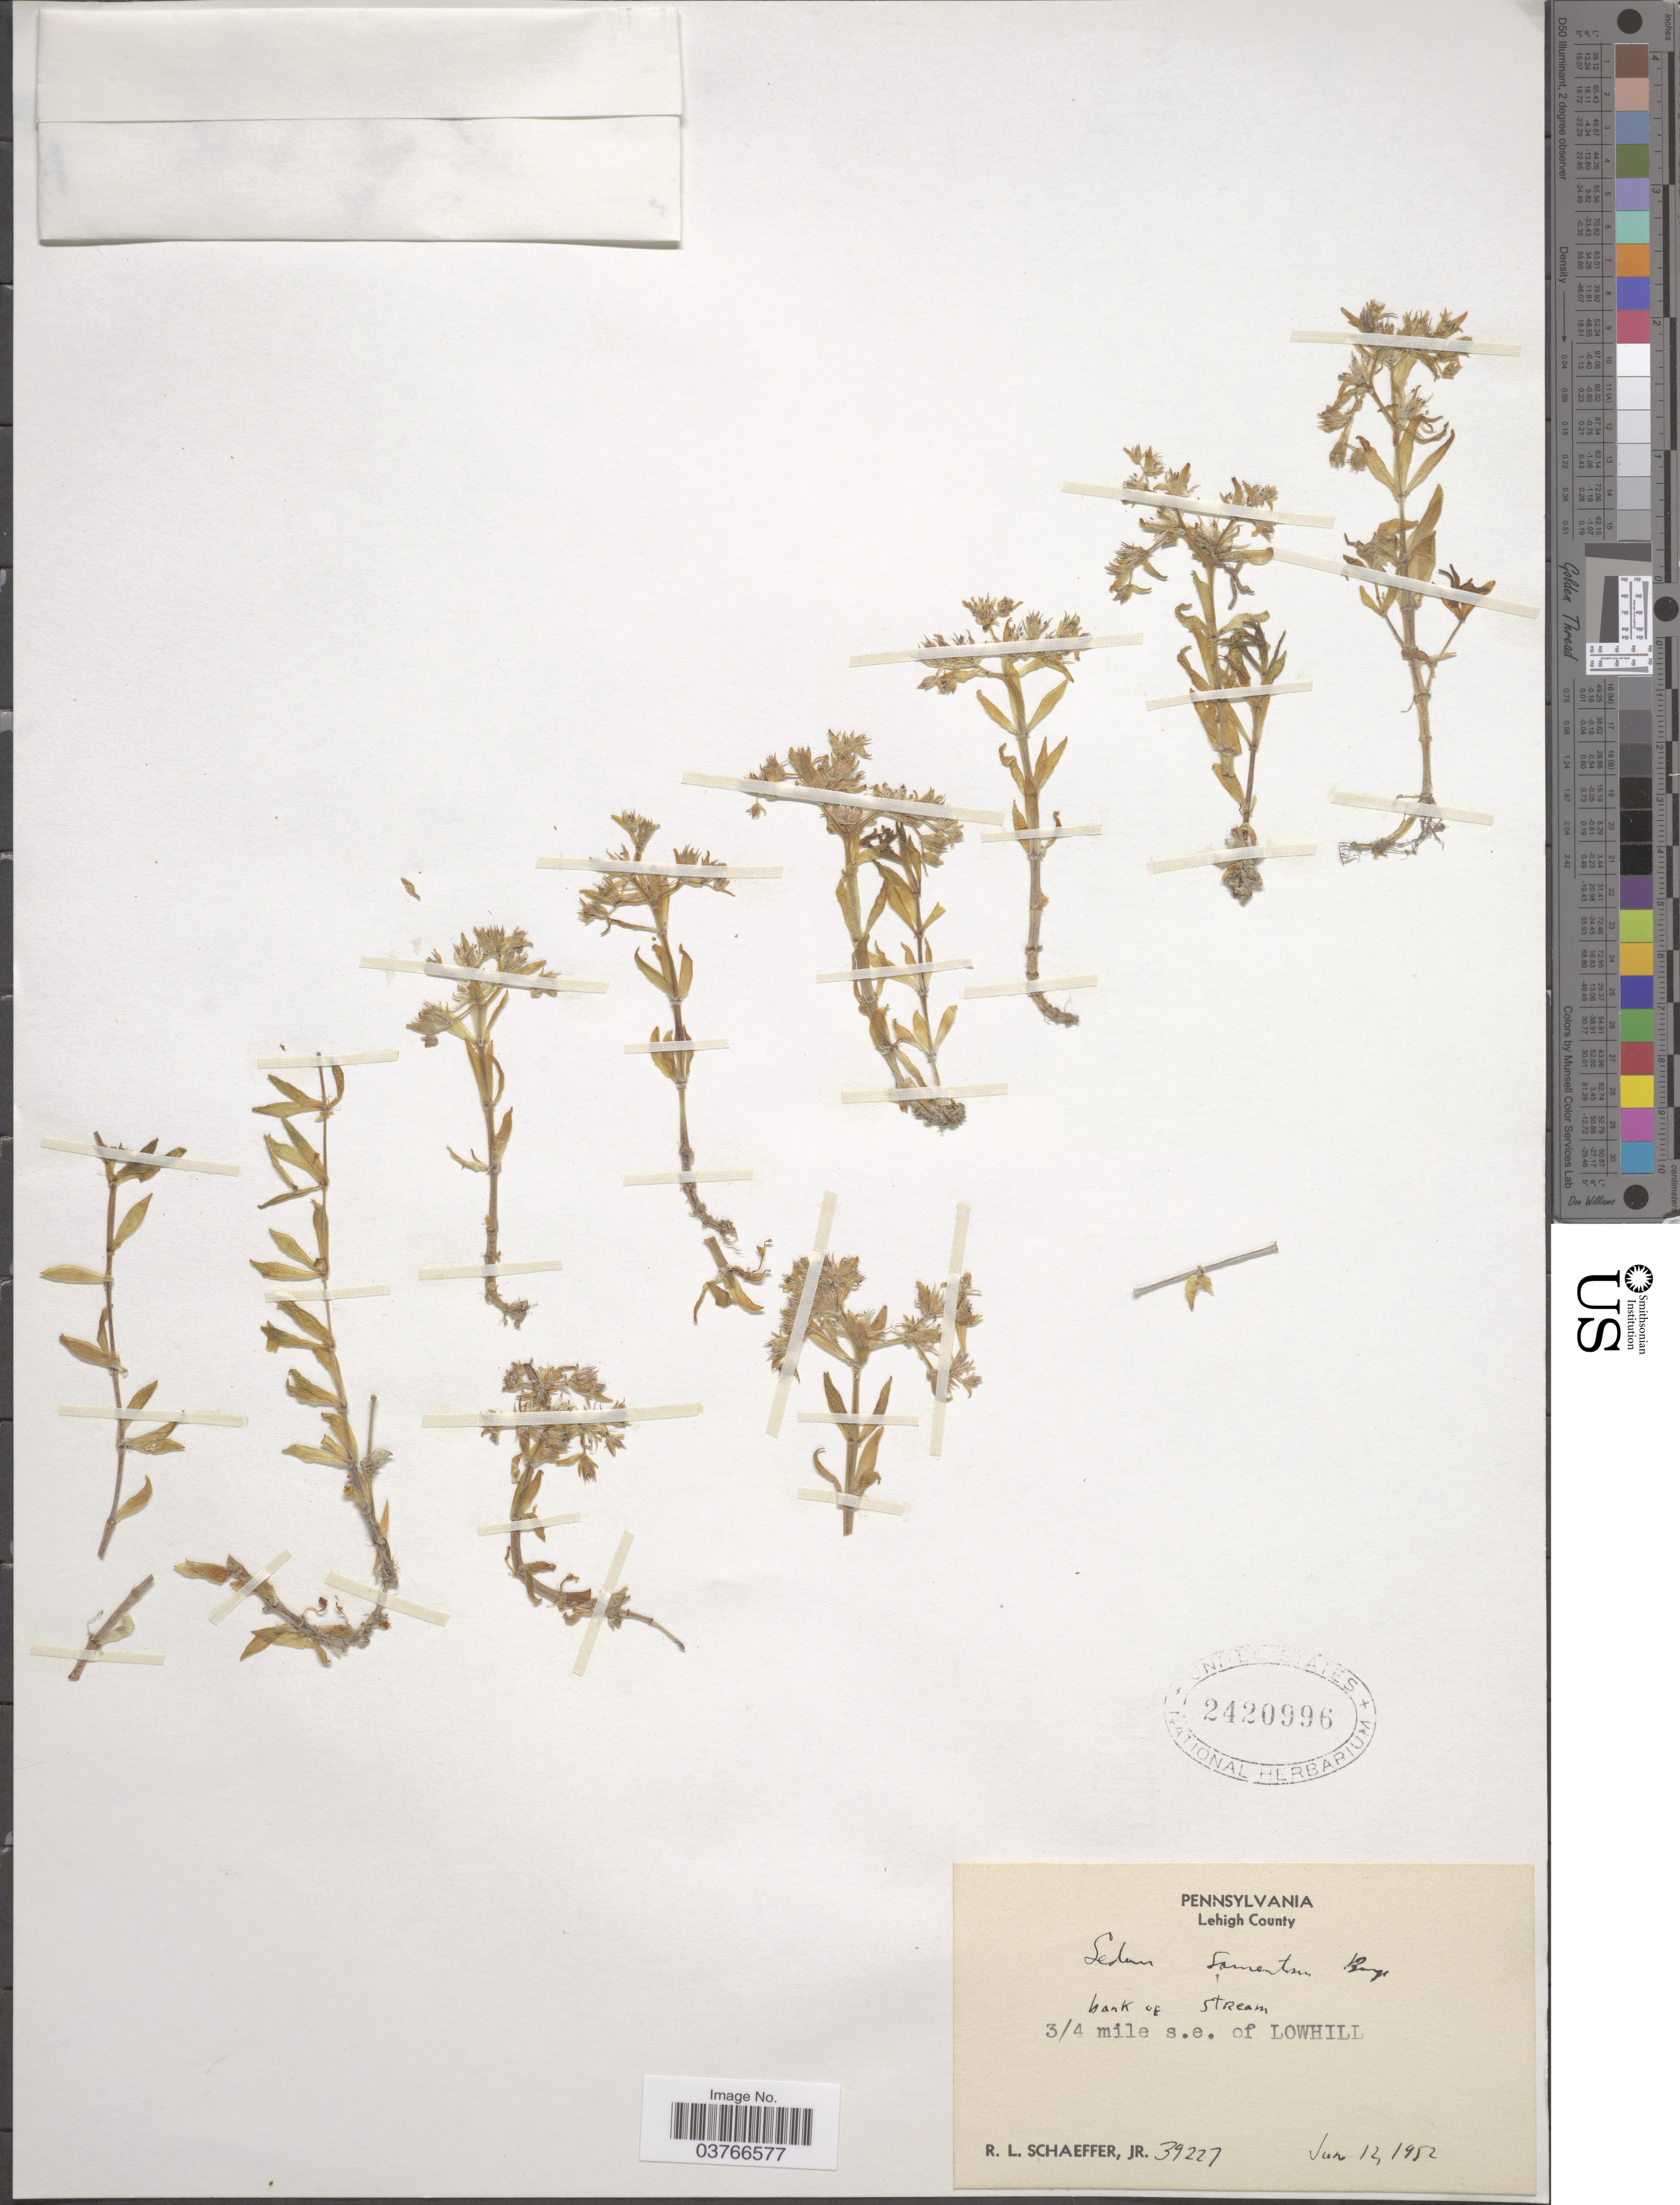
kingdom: Plantae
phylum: Tracheophyta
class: Magnoliopsida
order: Saxifragales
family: Crassulaceae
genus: Sedum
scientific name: Sedum sarmentosum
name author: Bunge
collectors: R. L. Schaeffer Jr.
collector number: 39227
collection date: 1952-06-12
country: United States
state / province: Pennsylvania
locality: Lehigh County. Bank of stream 3/4 mile s. e. of Lowhill.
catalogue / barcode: US 2420996